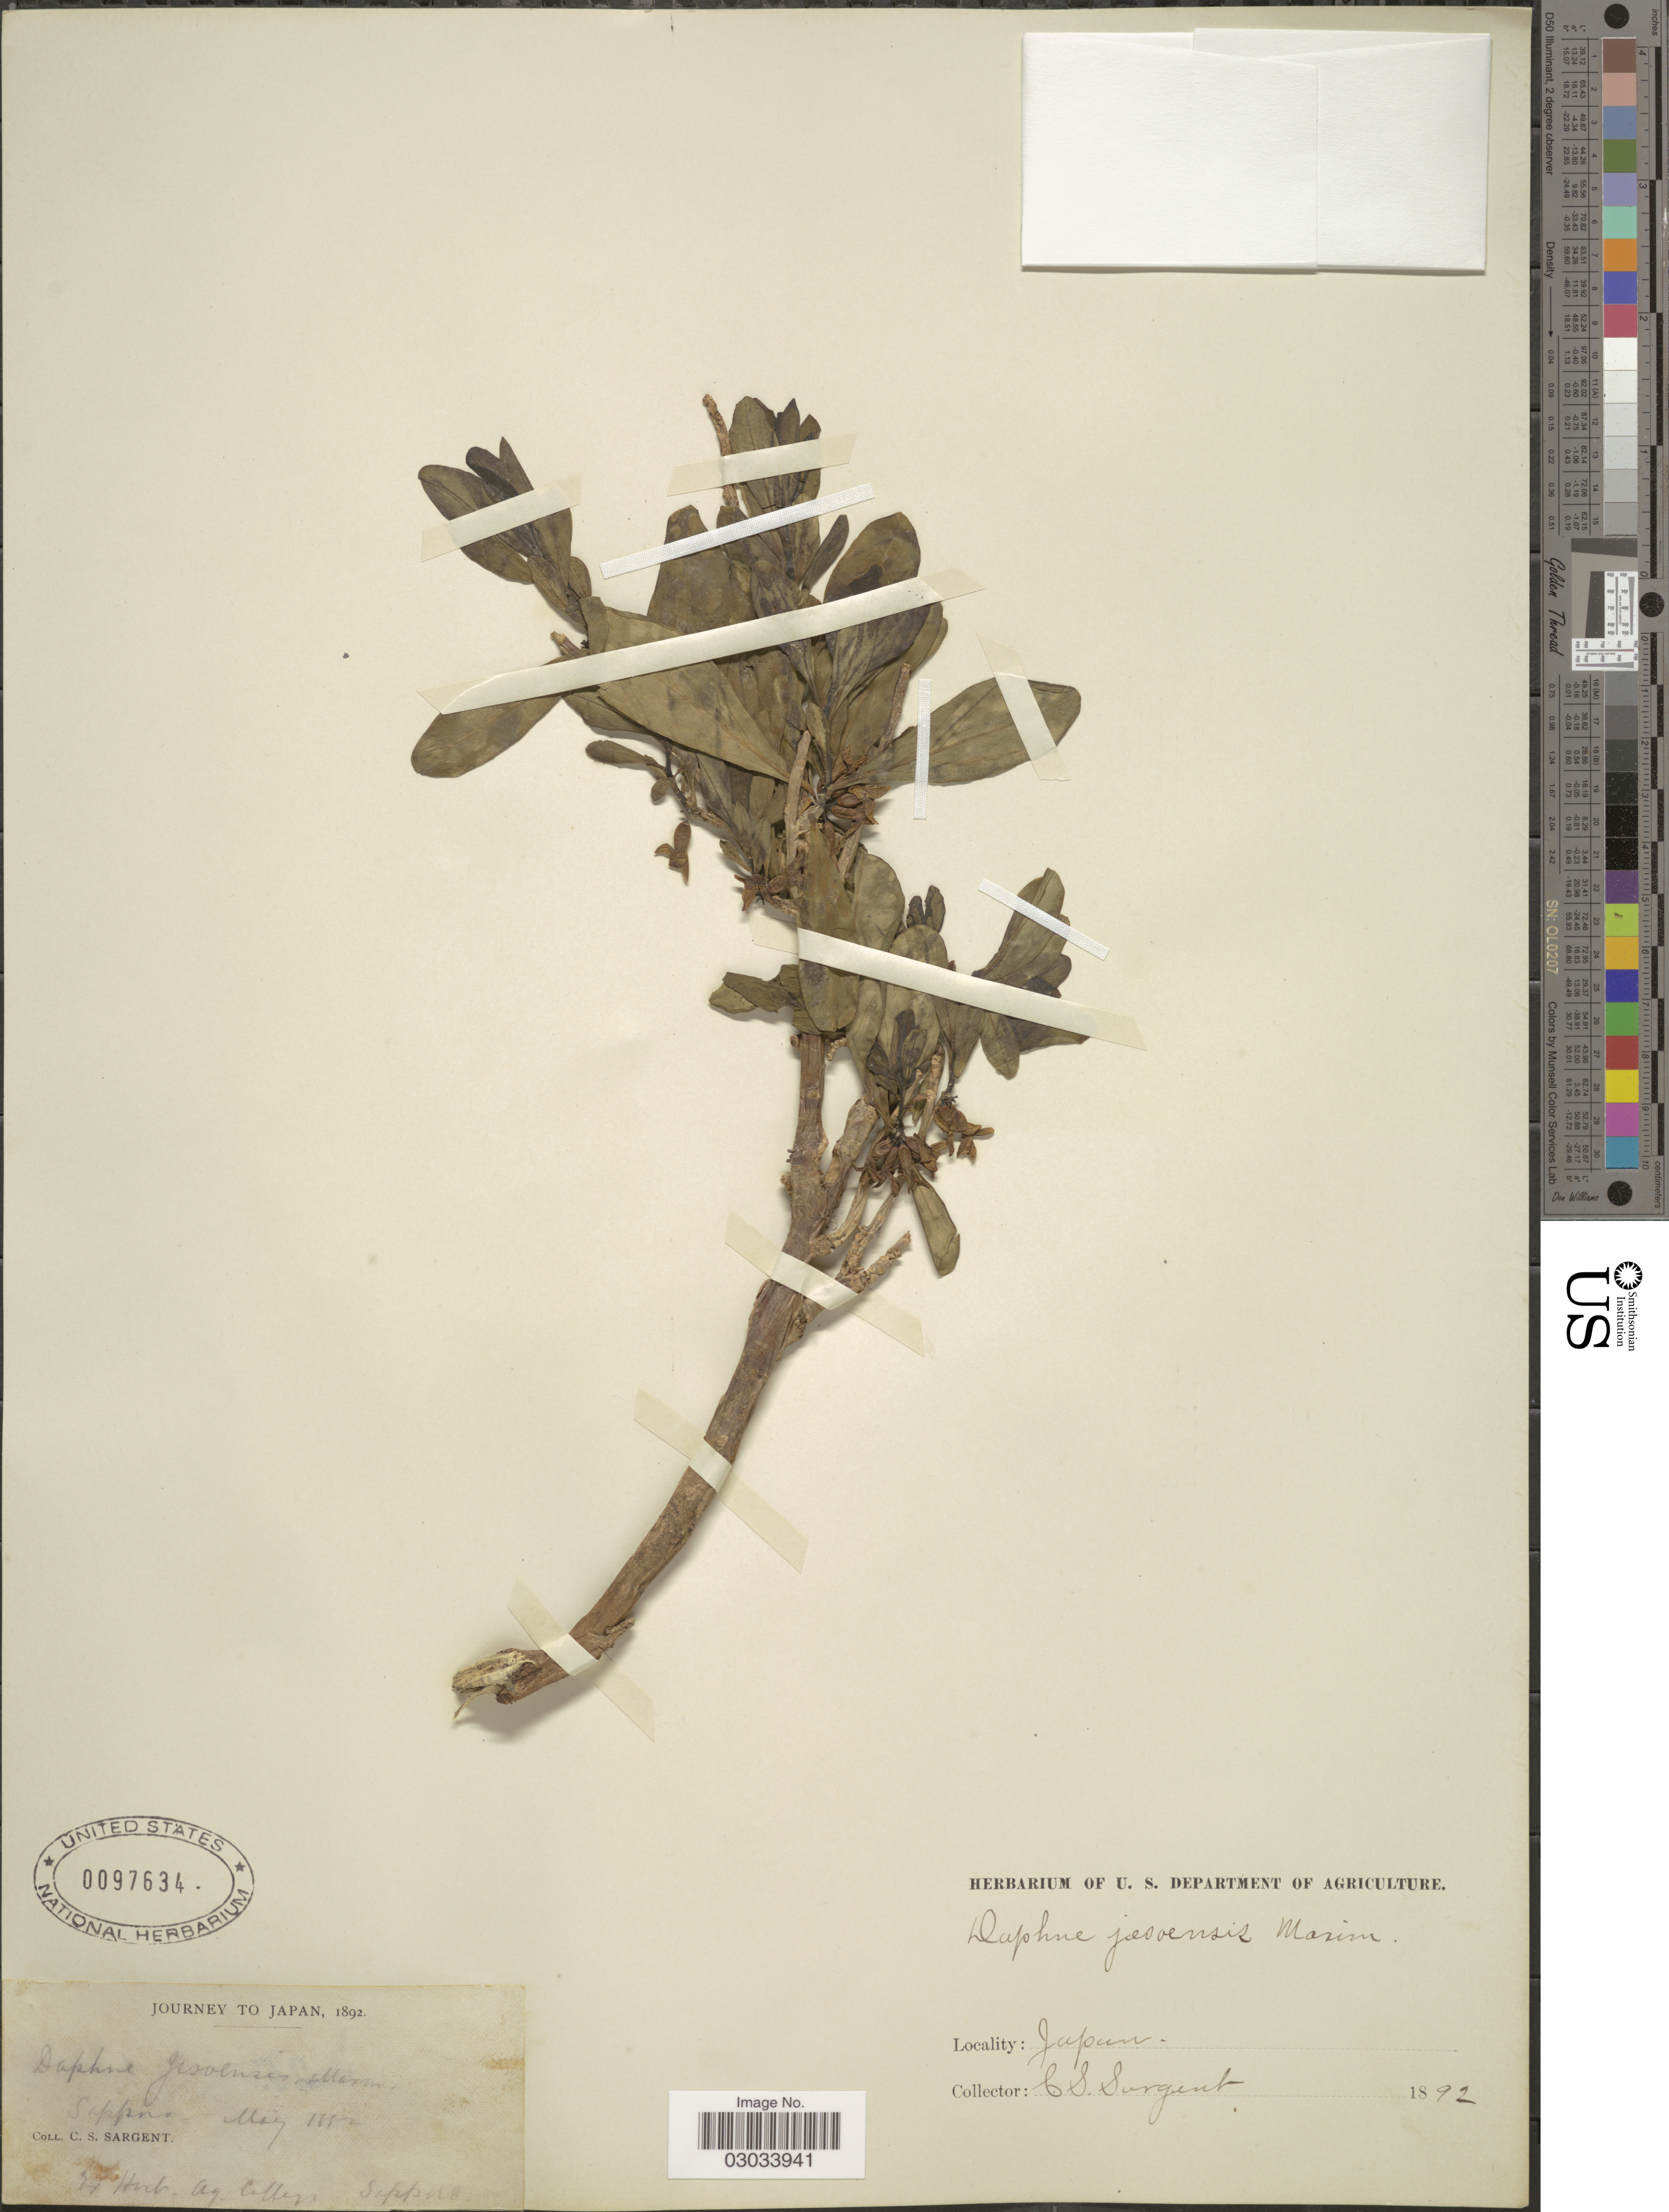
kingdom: Plantae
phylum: Tracheophyta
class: Magnoliopsida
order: Malvales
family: Thymelaeaceae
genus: Daphne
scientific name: Daphne jezoensis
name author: Maxim.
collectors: C. S. Sargent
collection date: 1892-05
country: Japan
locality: Sapporo.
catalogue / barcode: US 97634